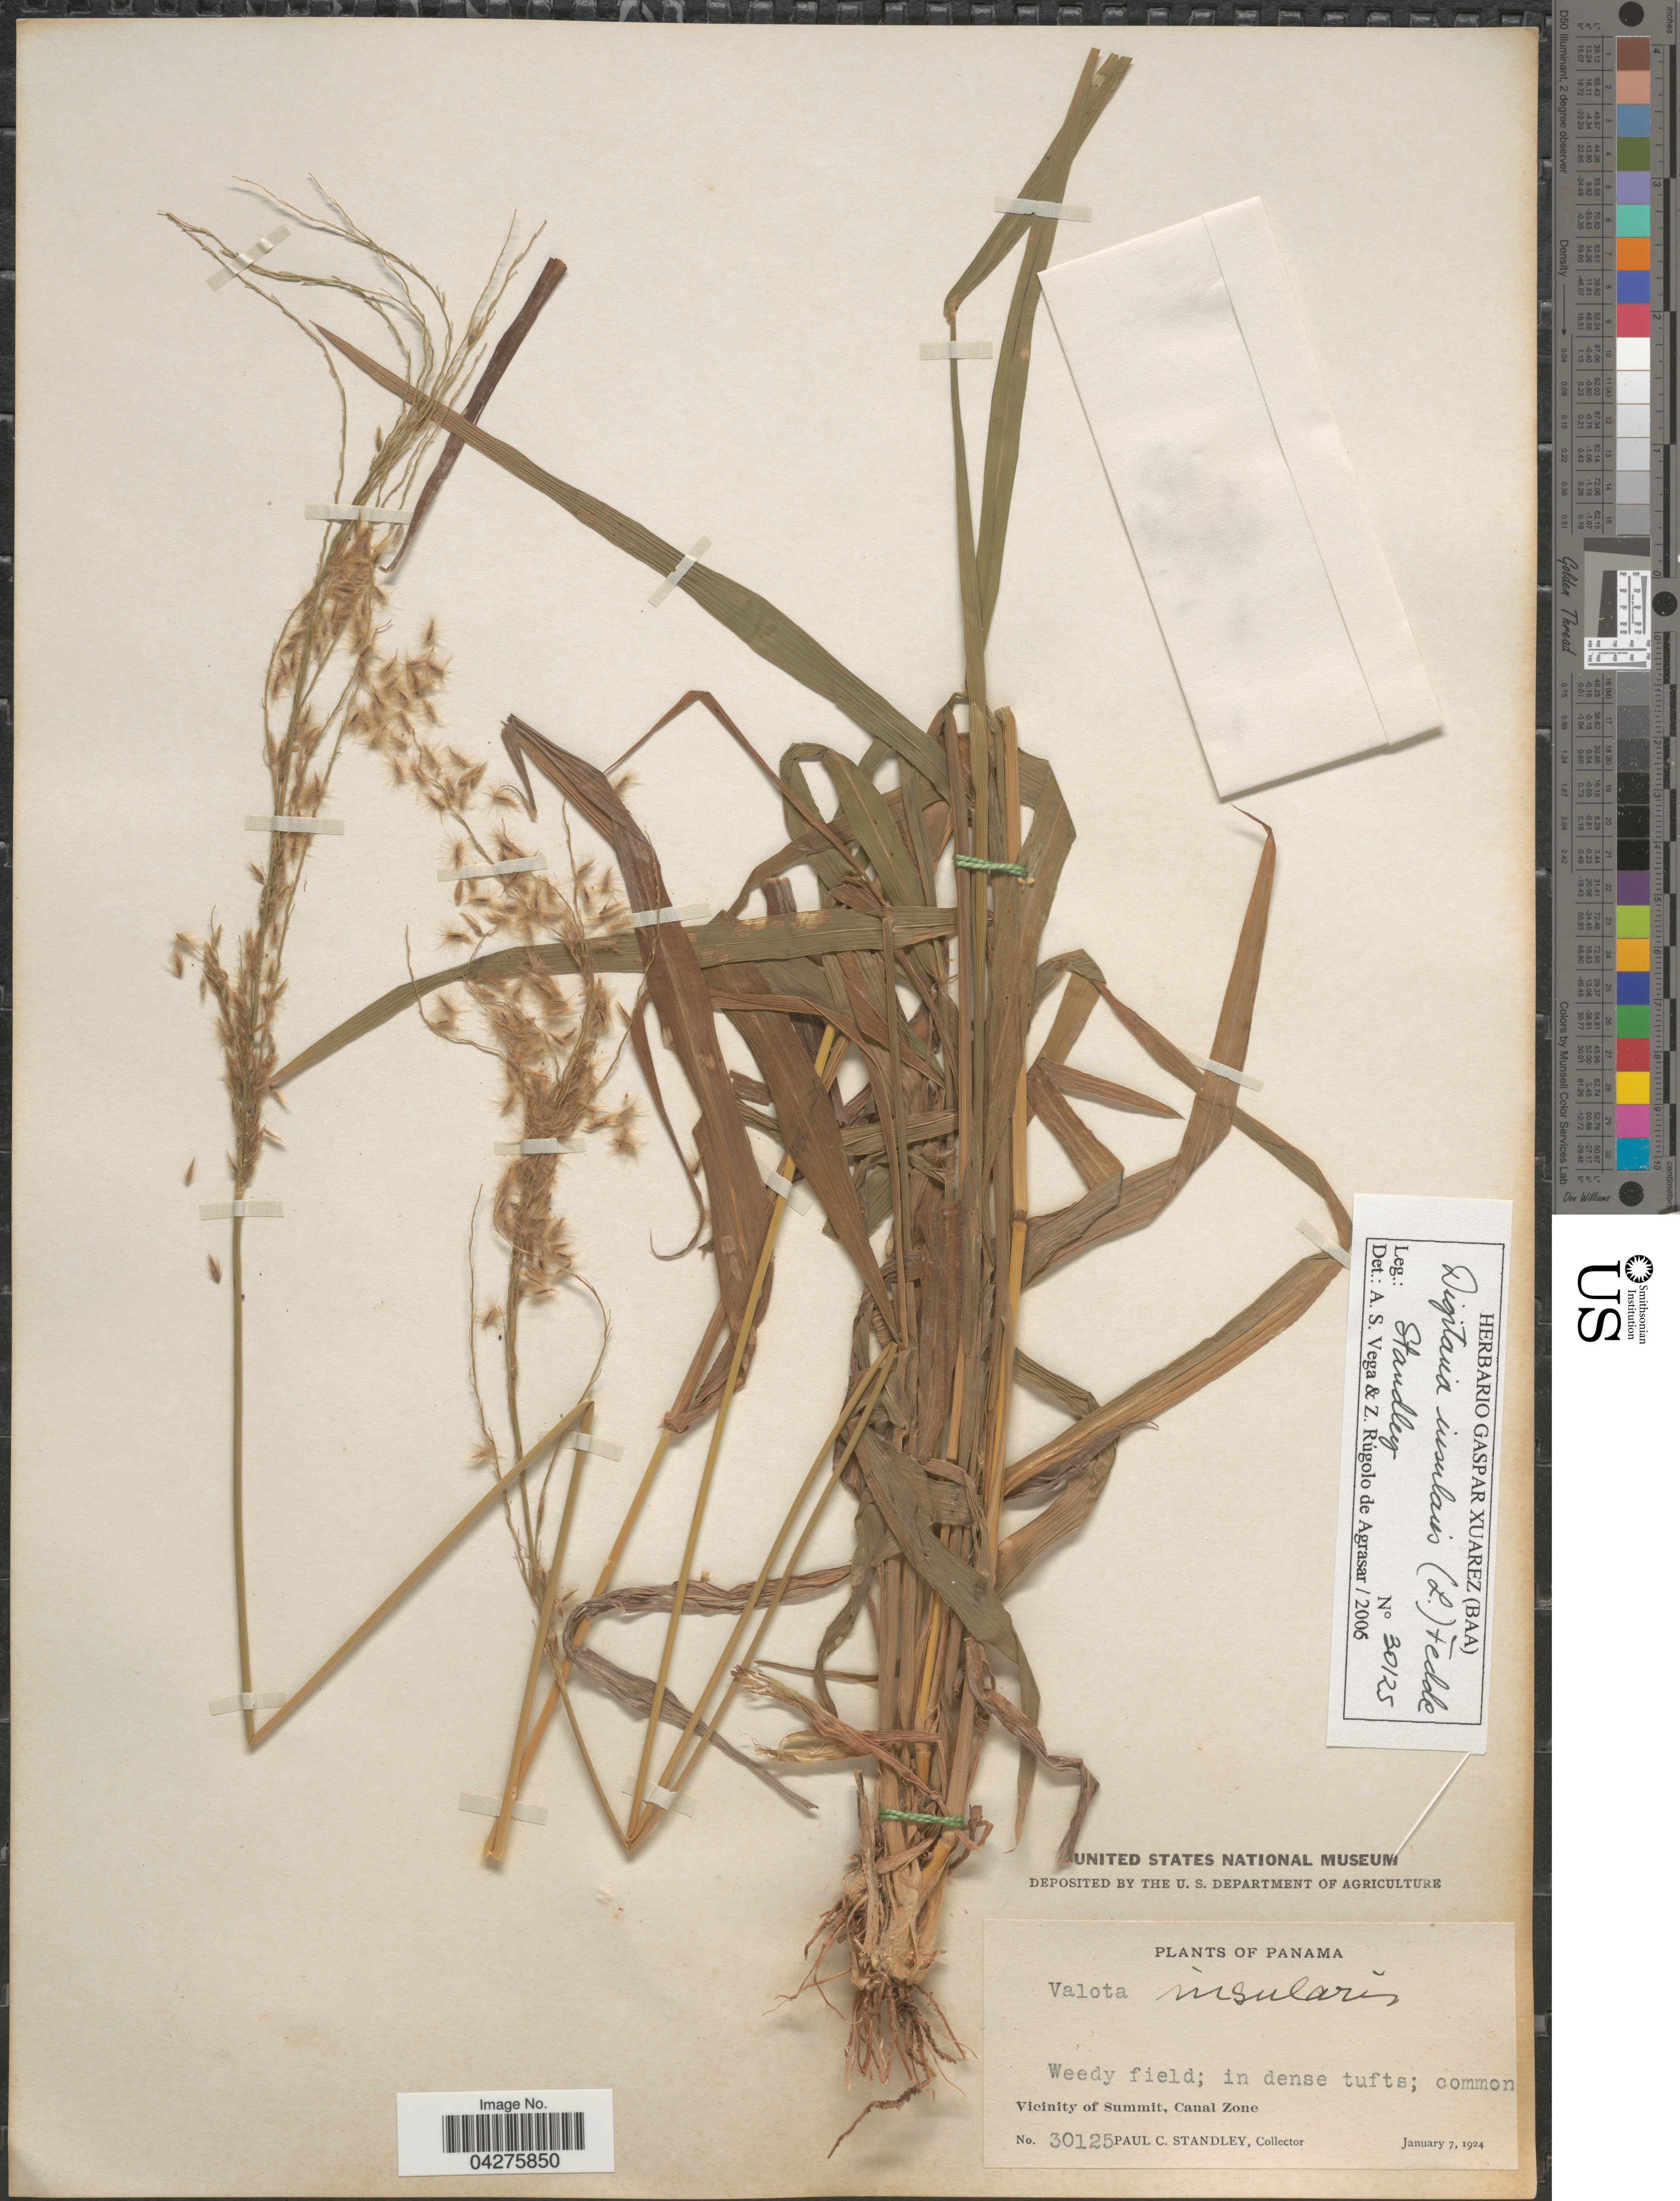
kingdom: Plantae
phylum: Tracheophyta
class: Liliopsida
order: Poales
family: Poaceae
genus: Digitaria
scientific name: Digitaria insularis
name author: (L.) Fedde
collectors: P. C. Standley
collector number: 30125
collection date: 1924-01-07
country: Panama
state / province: Colón / Panamá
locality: Vicinity of Summit, Canal Zone.